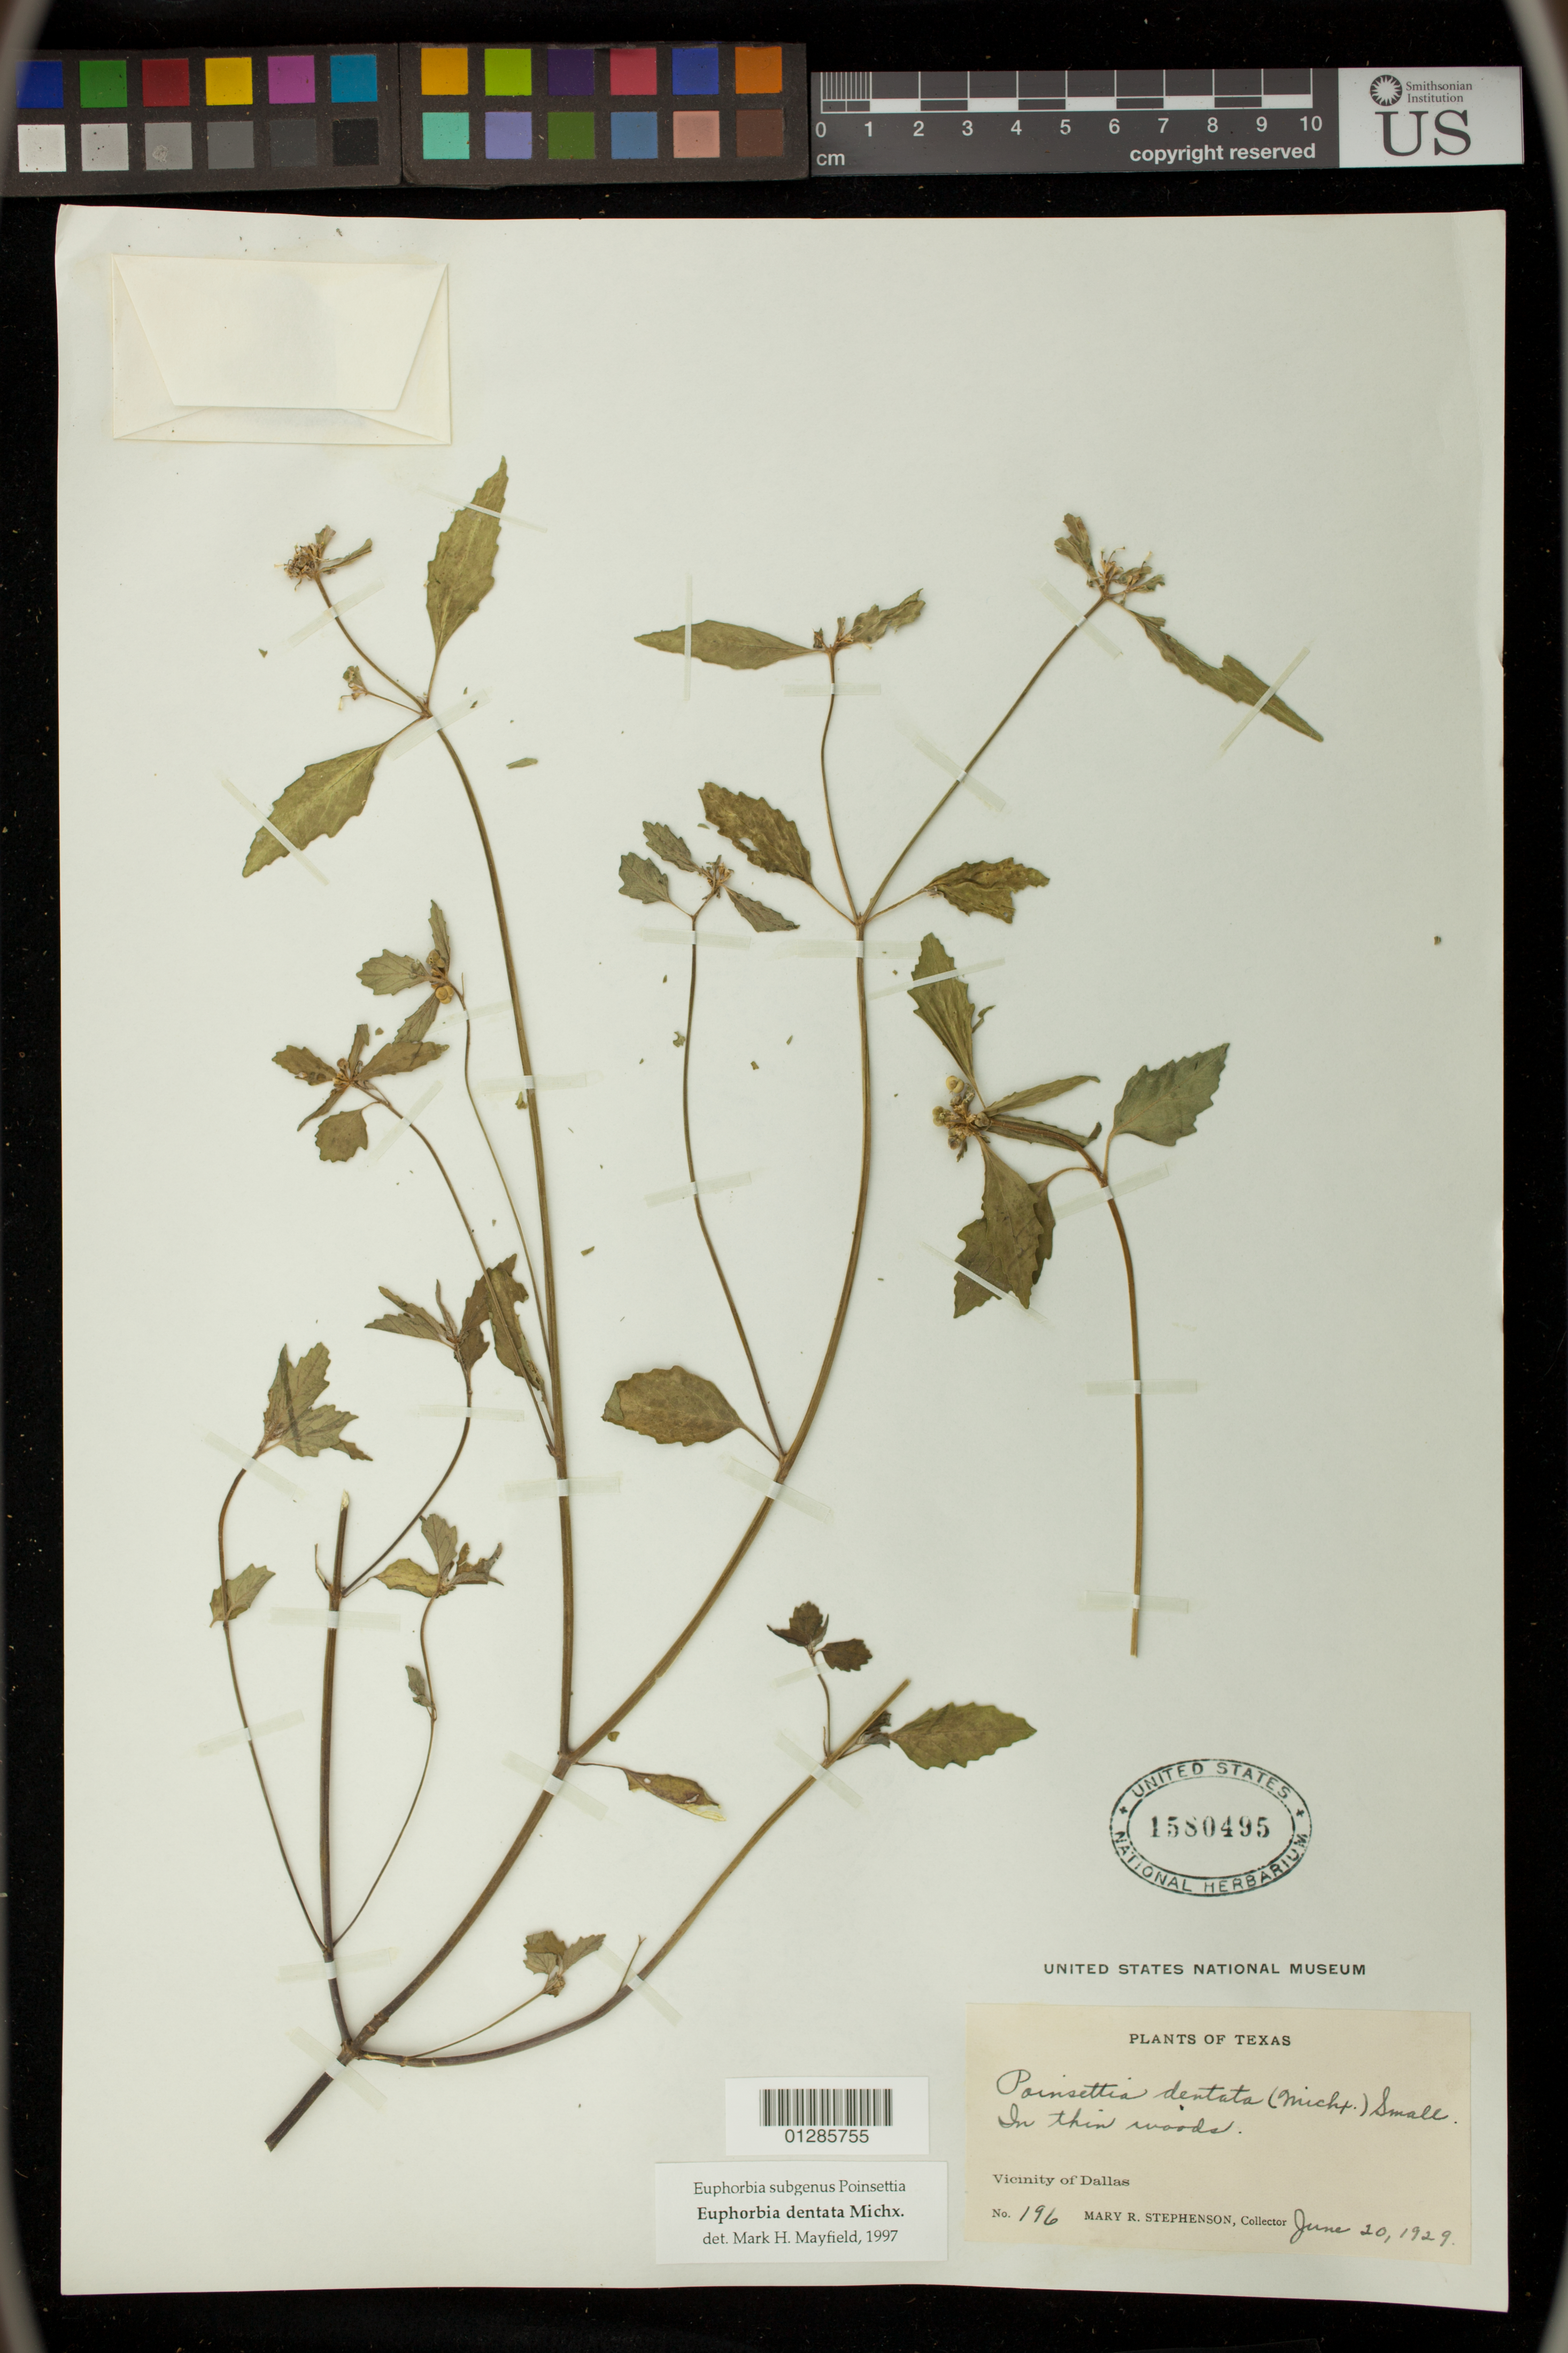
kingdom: Plantae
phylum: Tracheophyta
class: Magnoliopsida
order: Malpighiales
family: Euphorbiaceae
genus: Euphorbia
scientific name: Euphorbia dentata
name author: Michx.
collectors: M. Stephenson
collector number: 196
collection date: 1929-06-20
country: United States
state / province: Texas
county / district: Dallas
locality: Vicinity of Dallas.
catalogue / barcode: US 1580495